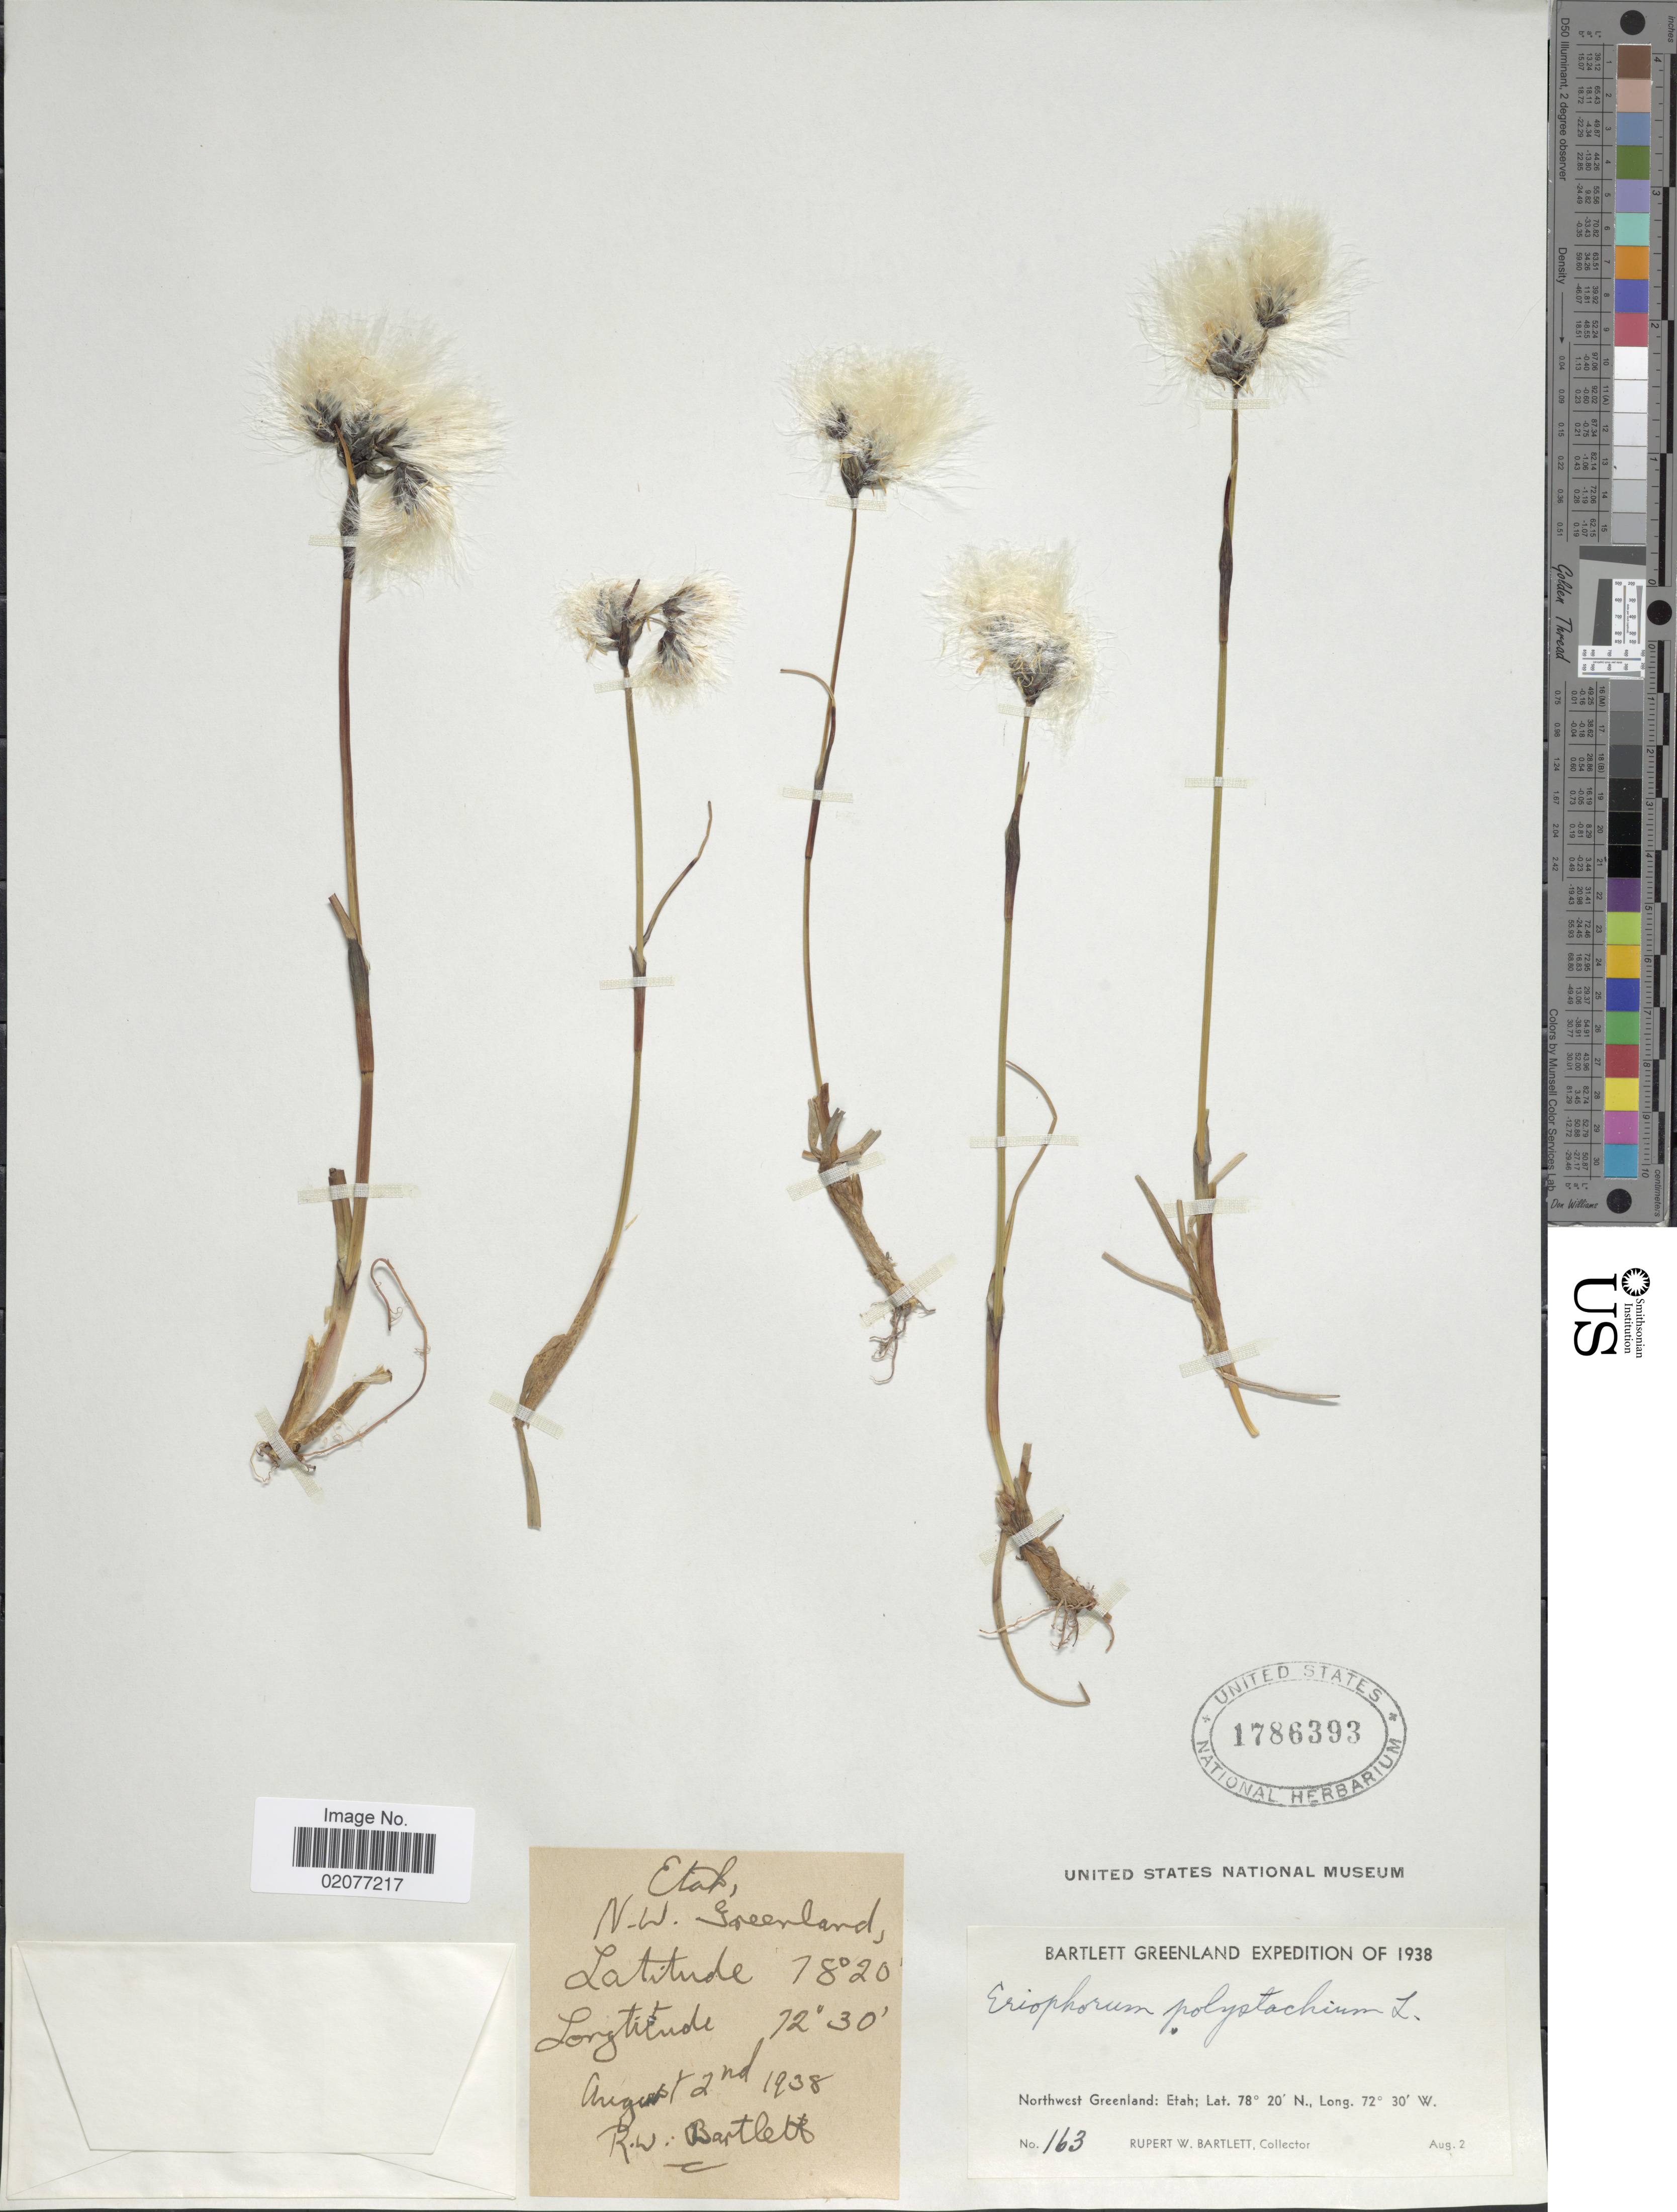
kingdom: Plantae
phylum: Tracheophyta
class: Liliopsida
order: Poales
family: Cyperaceae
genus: Eriophorum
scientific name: Eriophorum angustifolium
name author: Honck.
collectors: R. W. Bartlett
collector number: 163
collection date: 1938-08-02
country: Greenland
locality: Northwest Greeland: Etah.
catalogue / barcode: US 1786393